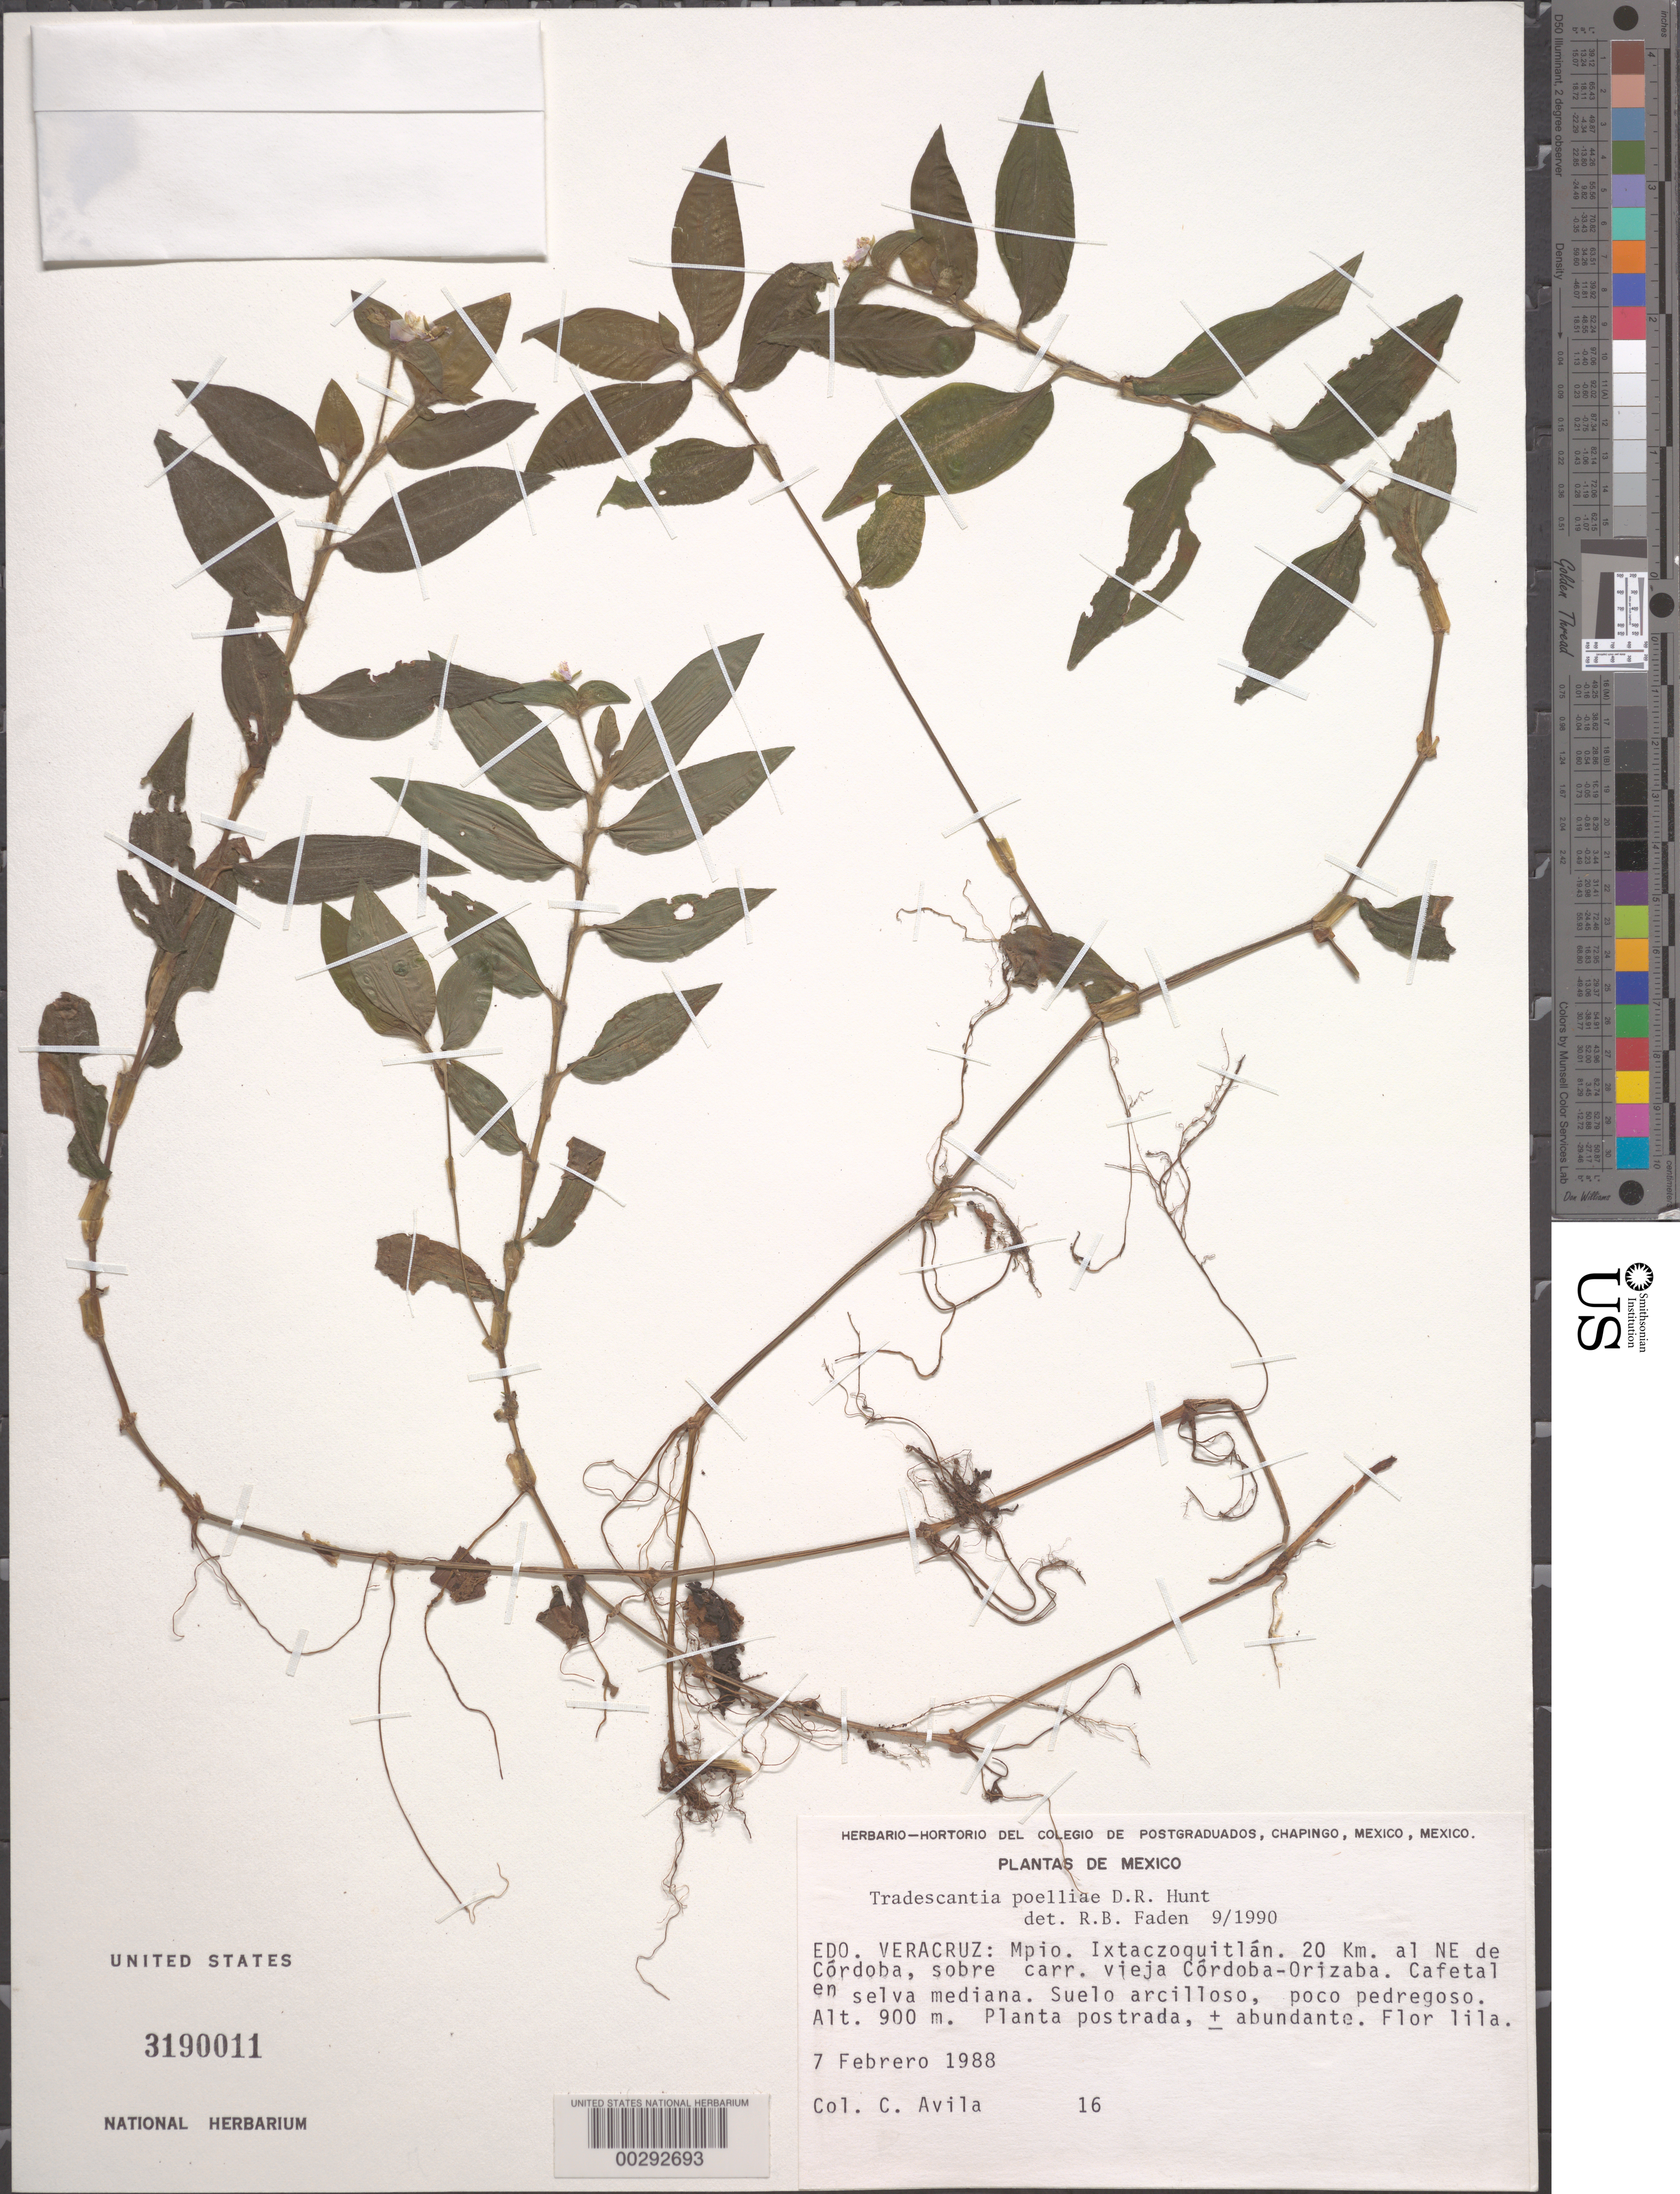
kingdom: Plantae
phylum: Tracheophyta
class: Liliopsida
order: Commelinales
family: Commelinaceae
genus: Tradescantia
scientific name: Tradescantia poelliae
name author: D.R. Hunt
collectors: C. Avila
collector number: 16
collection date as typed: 07 Feb 1988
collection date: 1988-02-07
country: Mexico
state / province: Veracruz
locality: Ixtaczoquitlan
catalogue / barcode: US 3190011